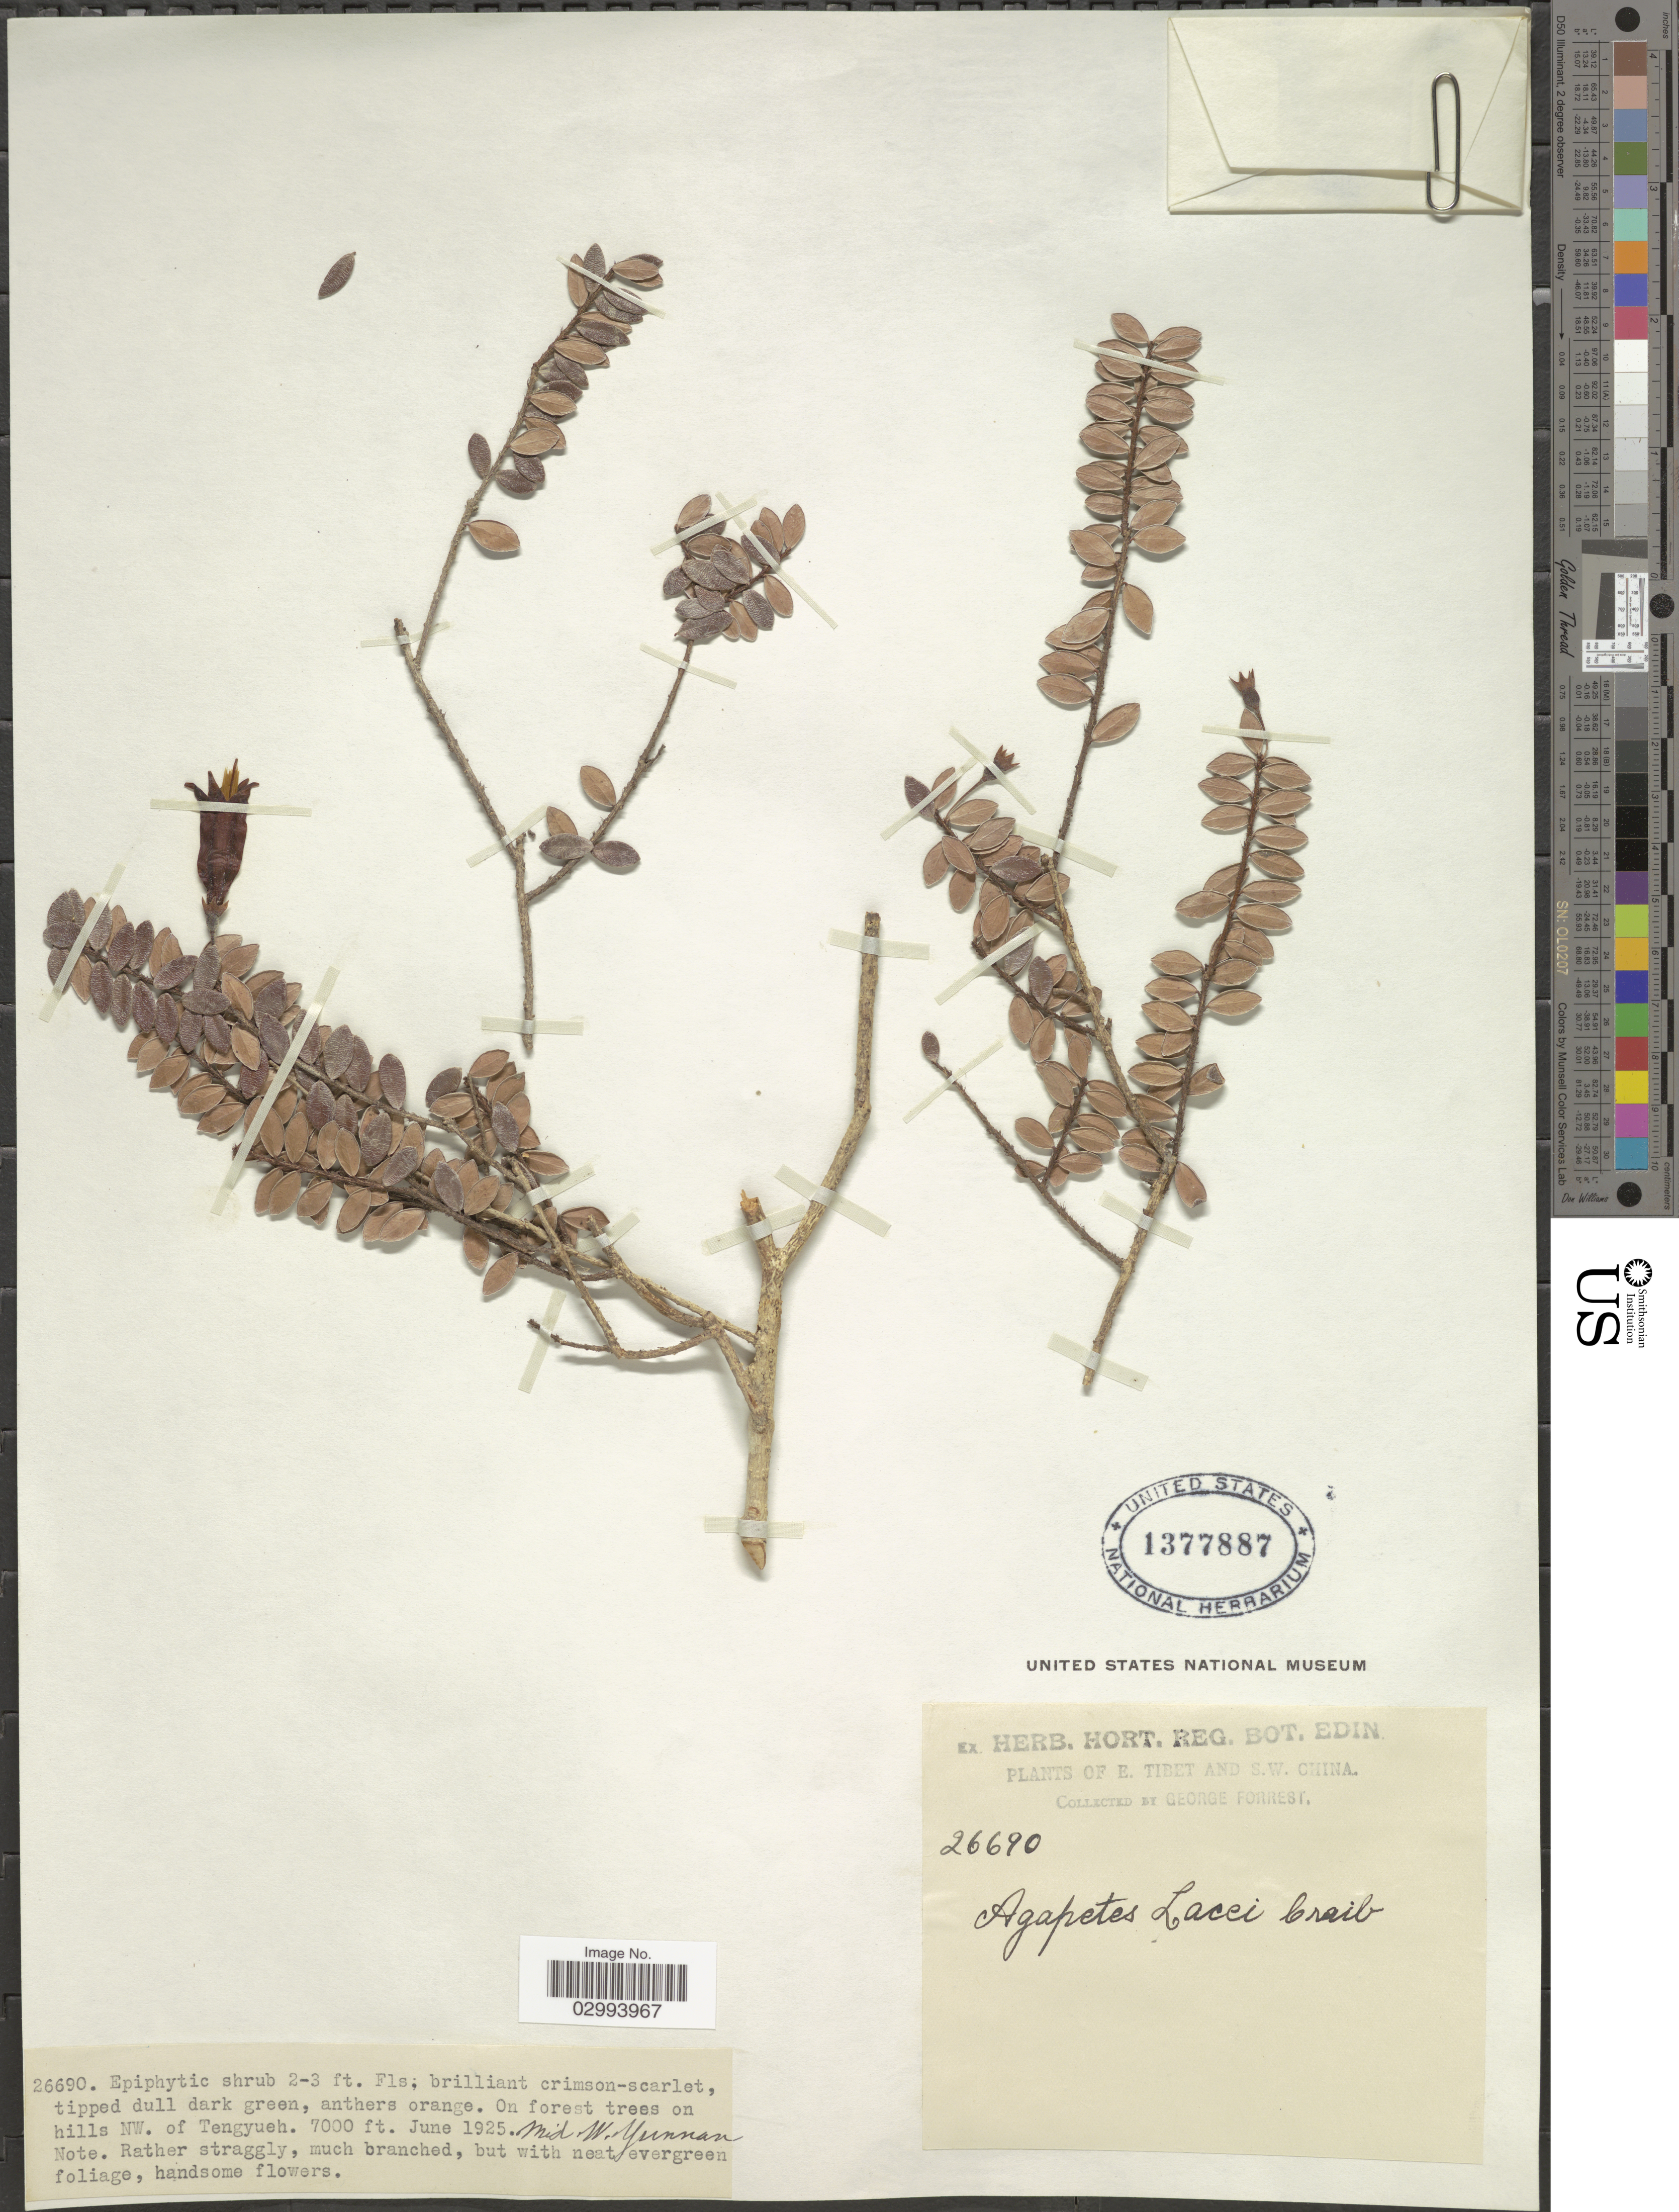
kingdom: Plantae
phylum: Tracheophyta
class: Magnoliopsida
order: Ericales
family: Ericaceae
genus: Agapetes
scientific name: Agapetes lacei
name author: Craib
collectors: G. Forrest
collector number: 26690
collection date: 1925-06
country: China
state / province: Yunnan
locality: E. Tibet and S. W. China. On forest trees on hills NW. of Tengyueh. Mid. W. Yunnan.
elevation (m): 2134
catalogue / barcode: US 1377887